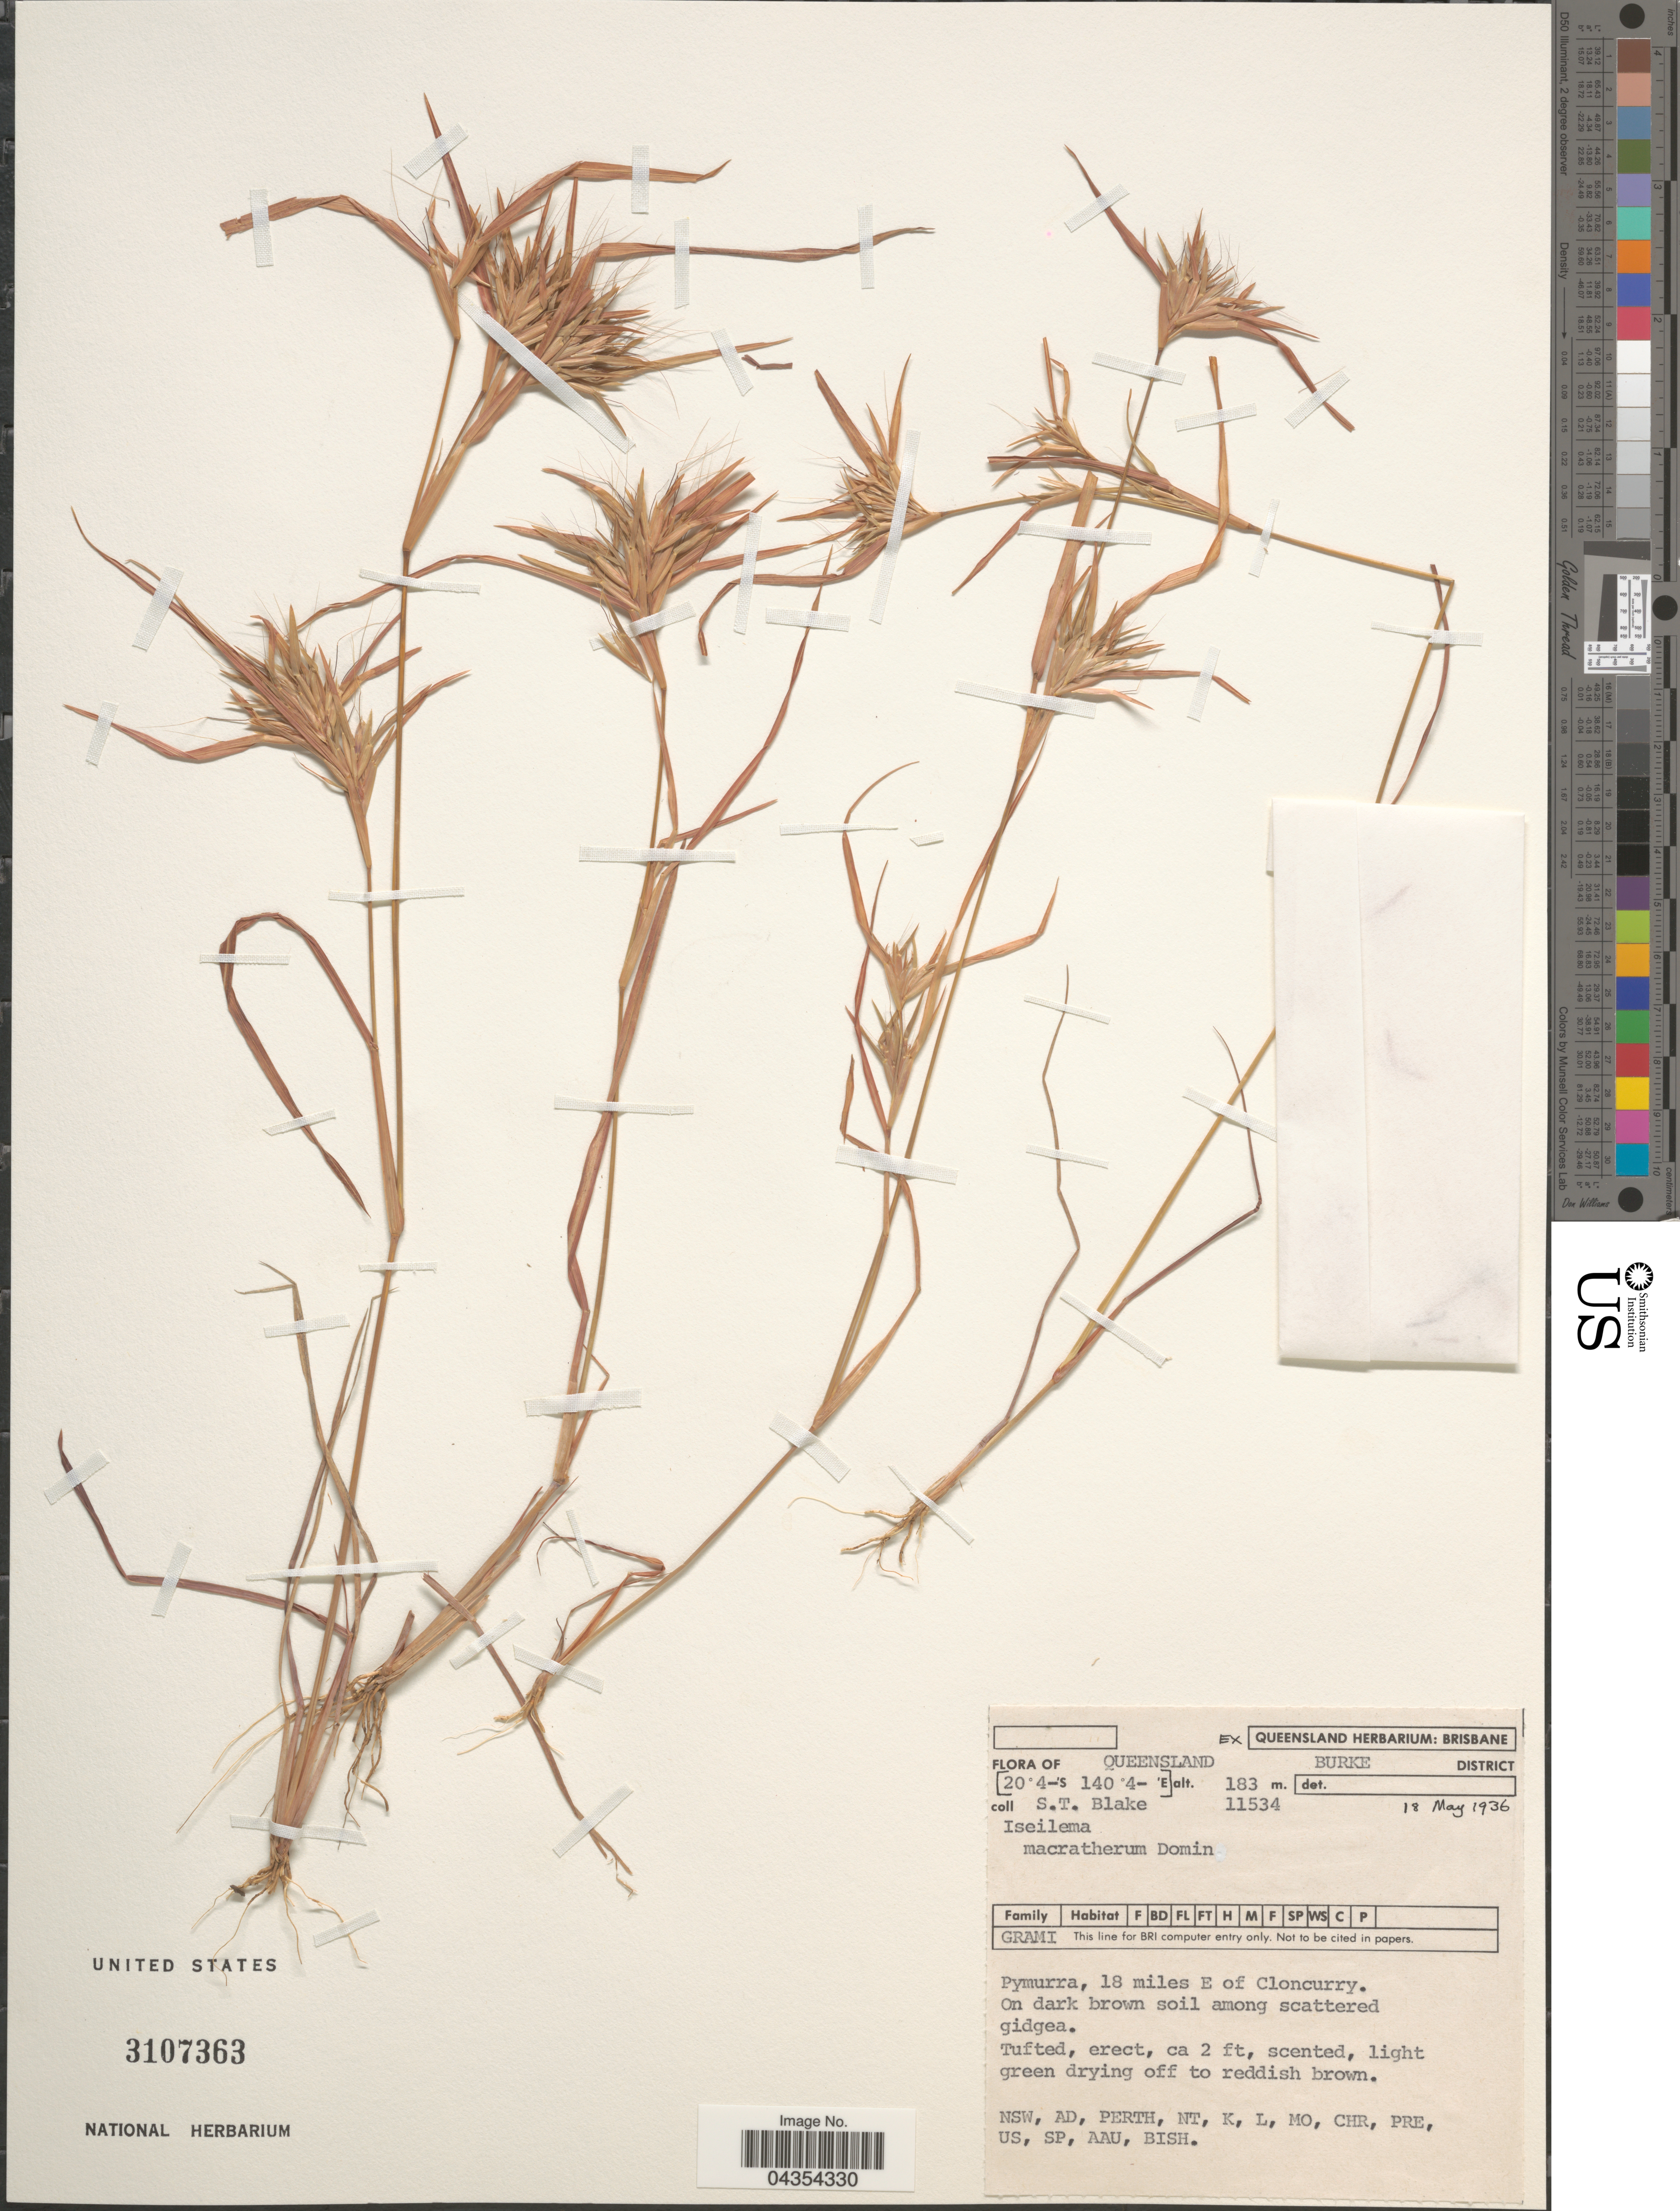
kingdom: Plantae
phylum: Tracheophyta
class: Liliopsida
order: Poales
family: Poaceae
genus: Iseilema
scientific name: Iseilema macratherum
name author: Domin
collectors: S. T. Blake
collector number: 11534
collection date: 1936-05-18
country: Australia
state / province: Queensland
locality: Burke District. Pymurra, 18 miles E of Cloncurry.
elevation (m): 183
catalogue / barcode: US 3107363